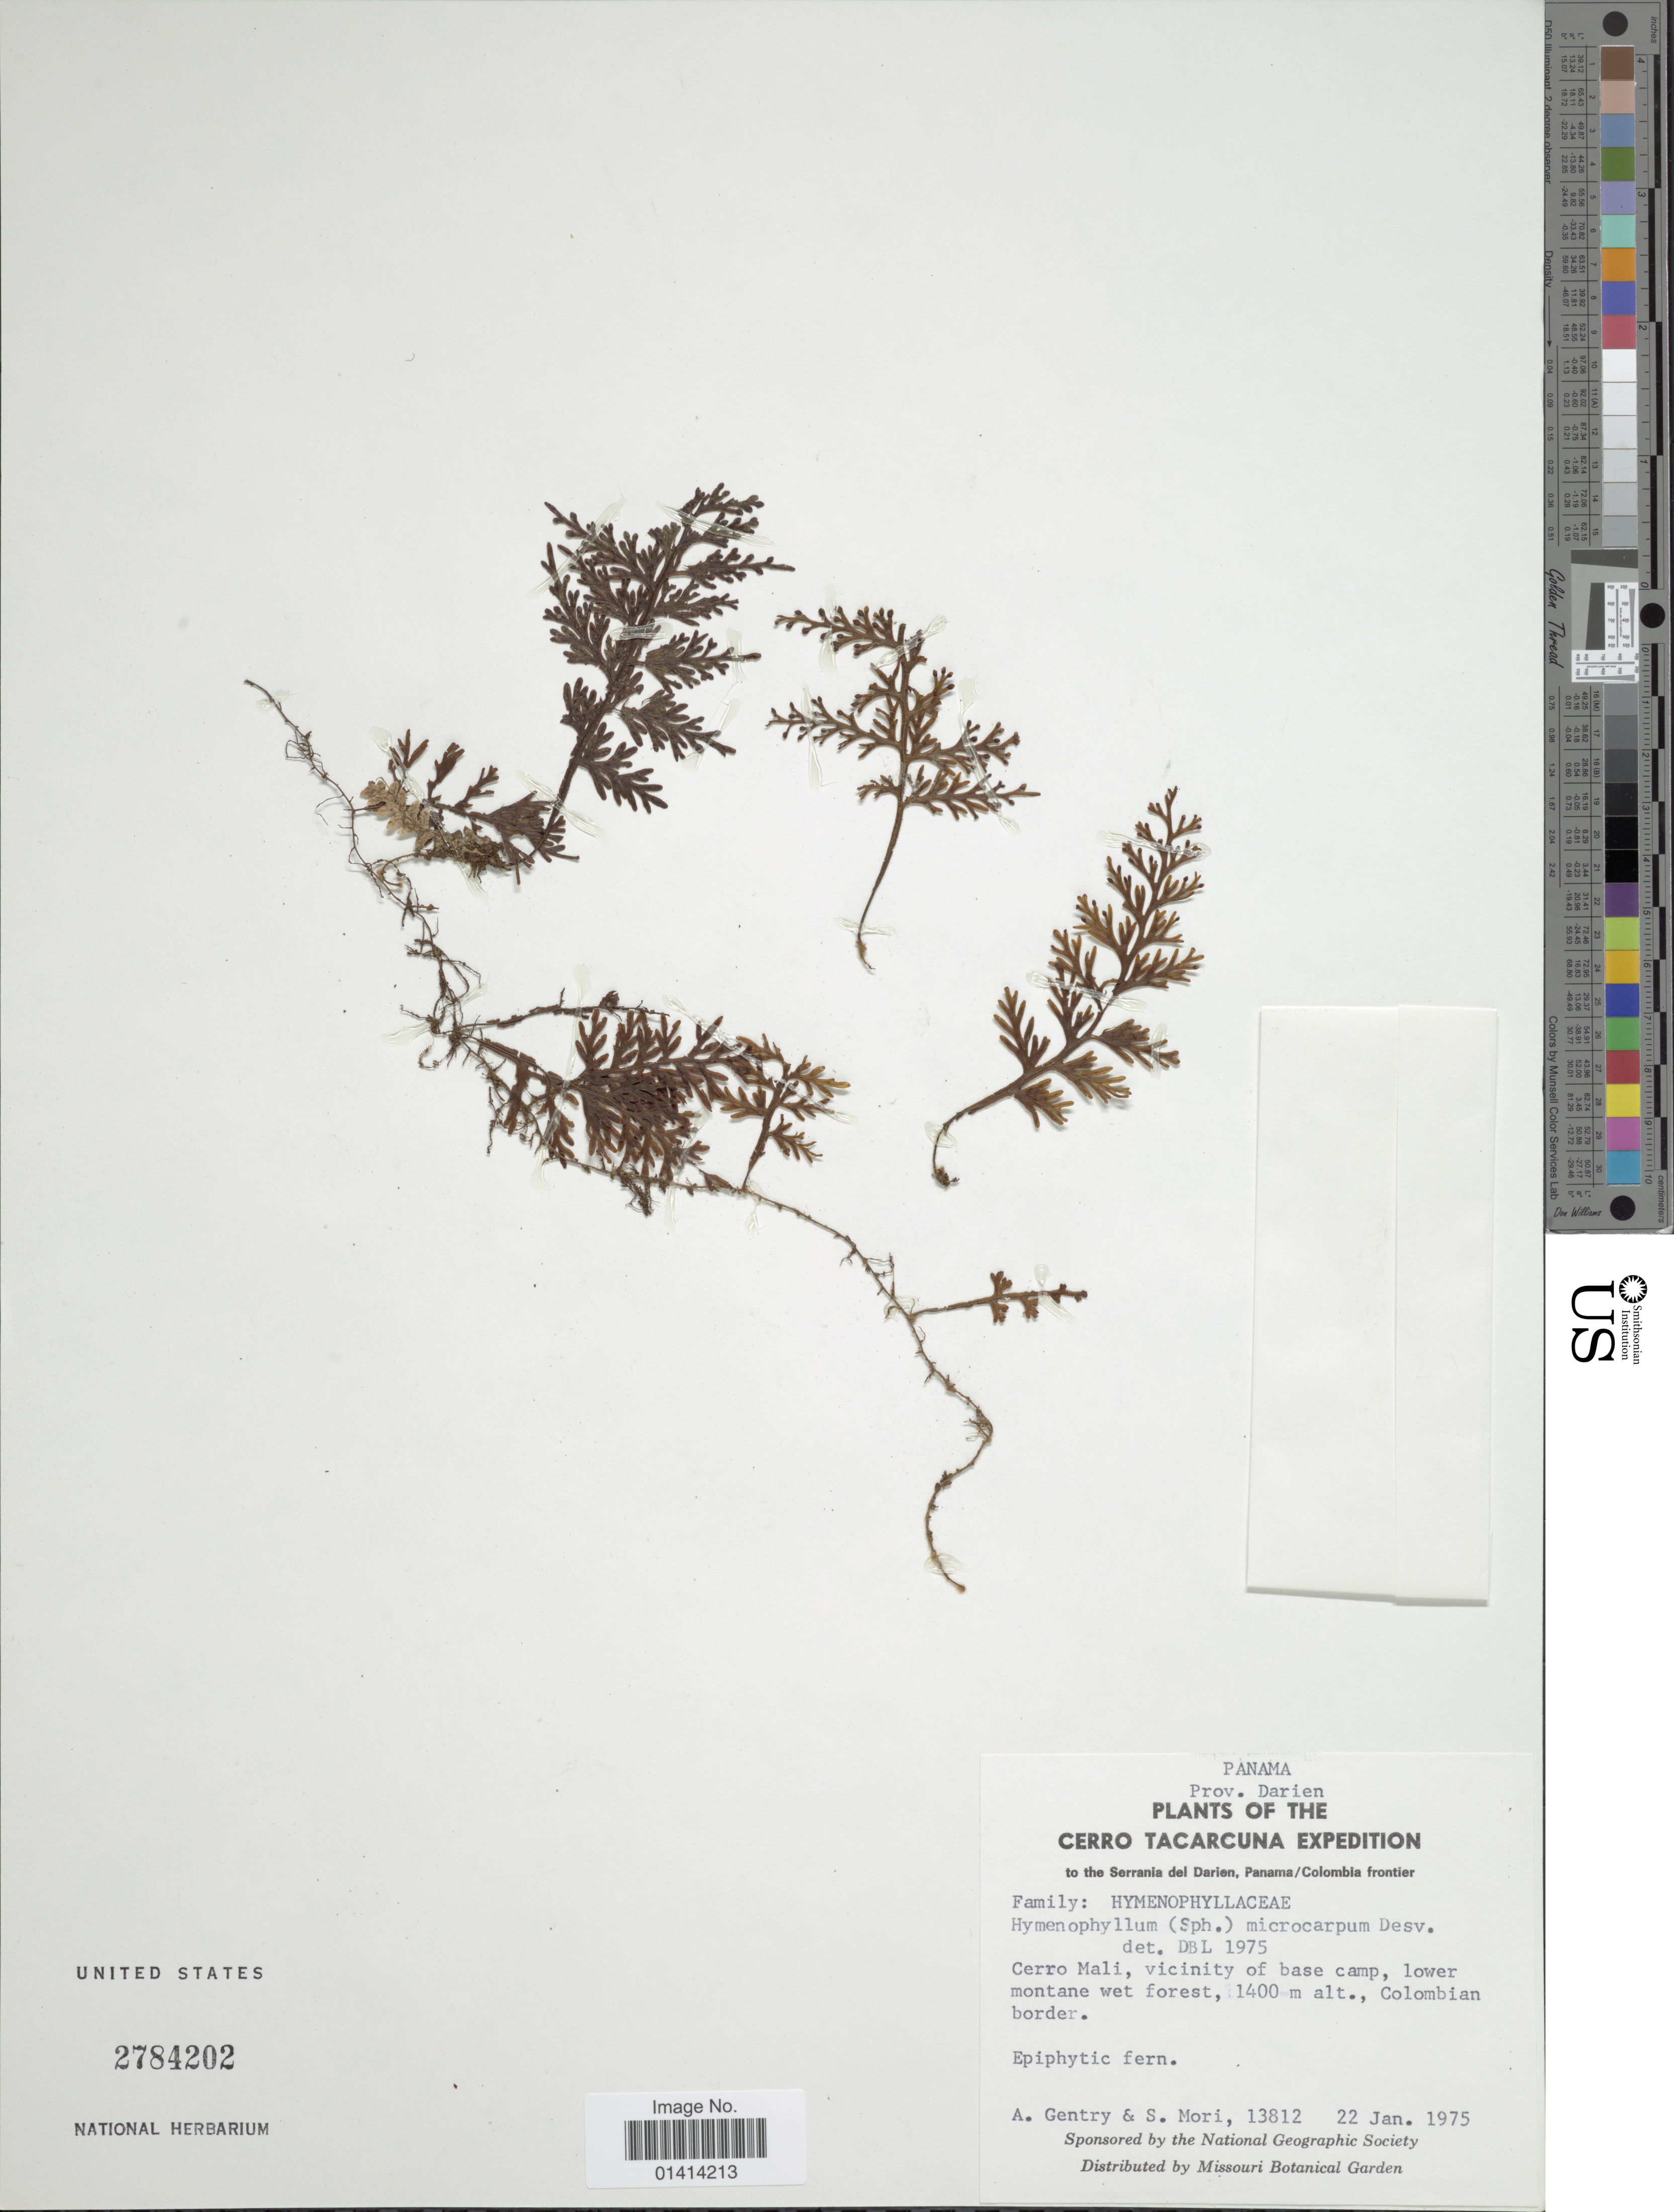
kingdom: Plantae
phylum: Tracheophyta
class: Polypodiopsida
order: Hymenophyllales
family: Hymenophyllaceae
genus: Hymenophyllum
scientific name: Hymenophyllum microcarpum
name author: (Desv.) Lellinger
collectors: A. H. Gentry & S. Mori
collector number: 13812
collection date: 1975-01-22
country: Panama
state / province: Darién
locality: Cerro Mali, vicinity of base camp, lower montane wet forest, Colombian border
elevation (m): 1400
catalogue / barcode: US 2784202